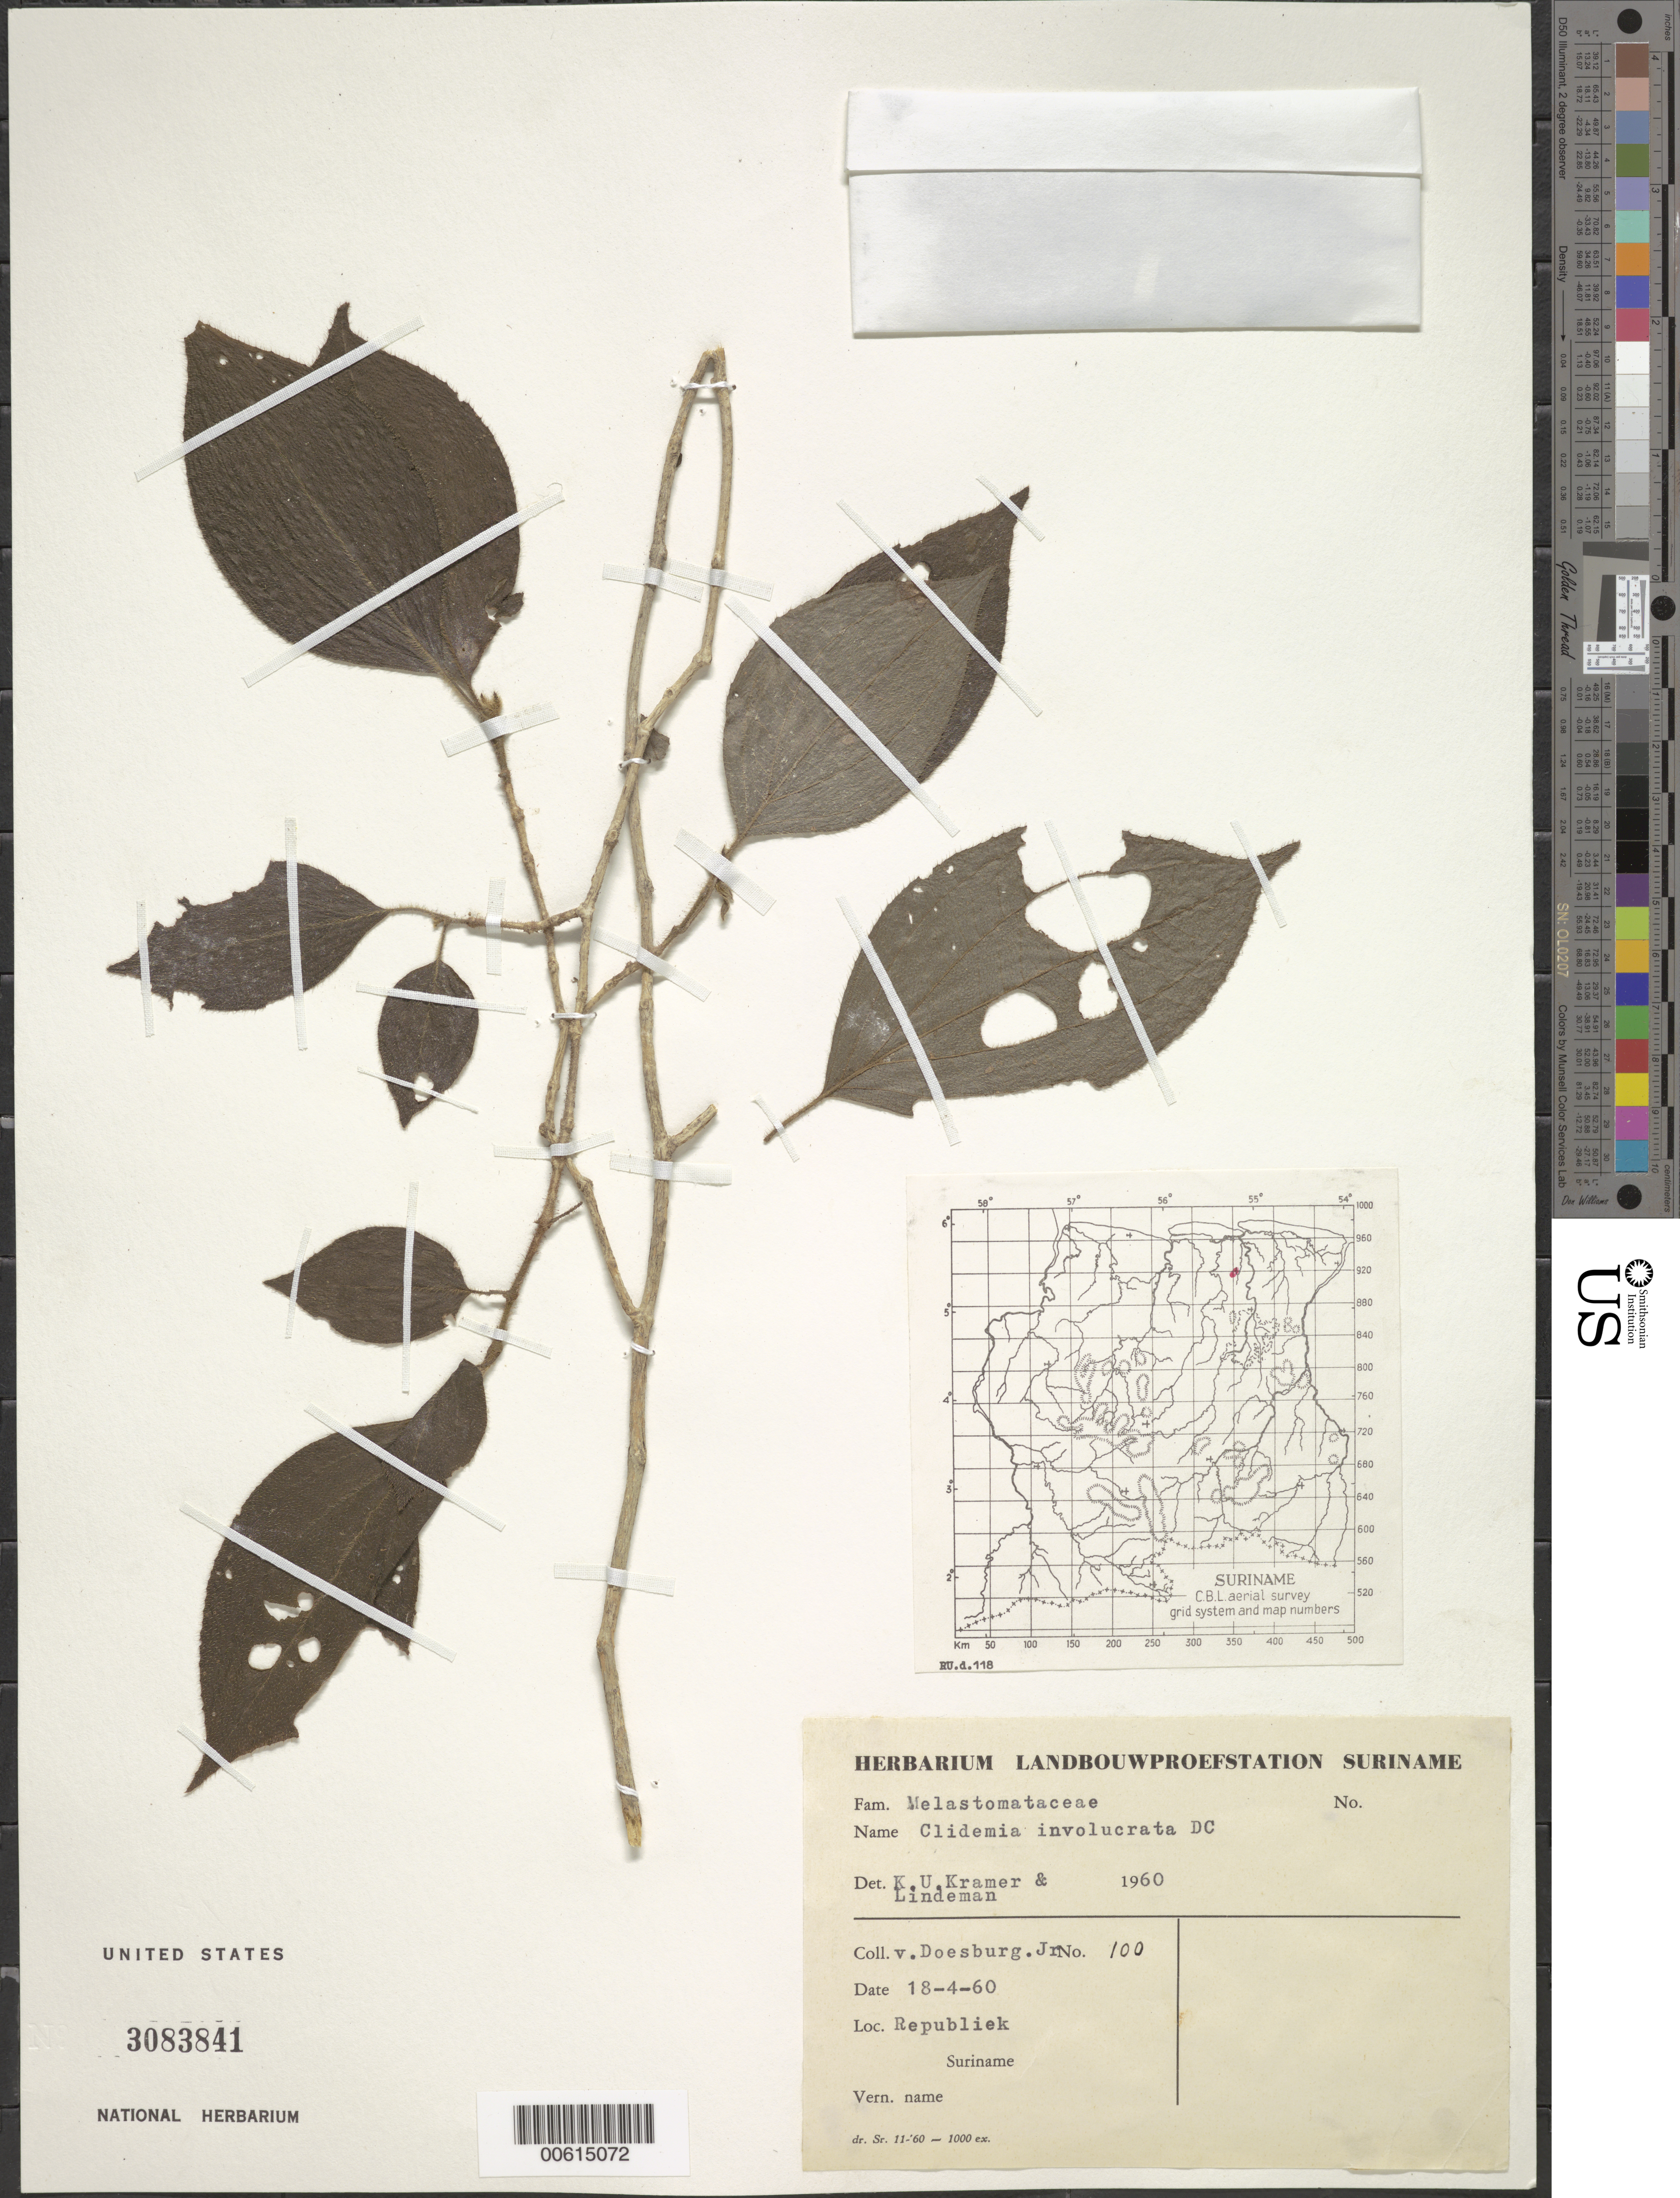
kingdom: Plantae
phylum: Tracheophyta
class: Magnoliopsida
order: Myrtales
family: Melastomataceae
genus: Clidemia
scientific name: Clidemia involucrata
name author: DC.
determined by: Kramer, K. U.; Lindeman, J. C.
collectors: P. Doesburg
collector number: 100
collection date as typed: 18-Apr-60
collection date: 1960-04-18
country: Suriname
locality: Republiek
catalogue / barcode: US 3083841